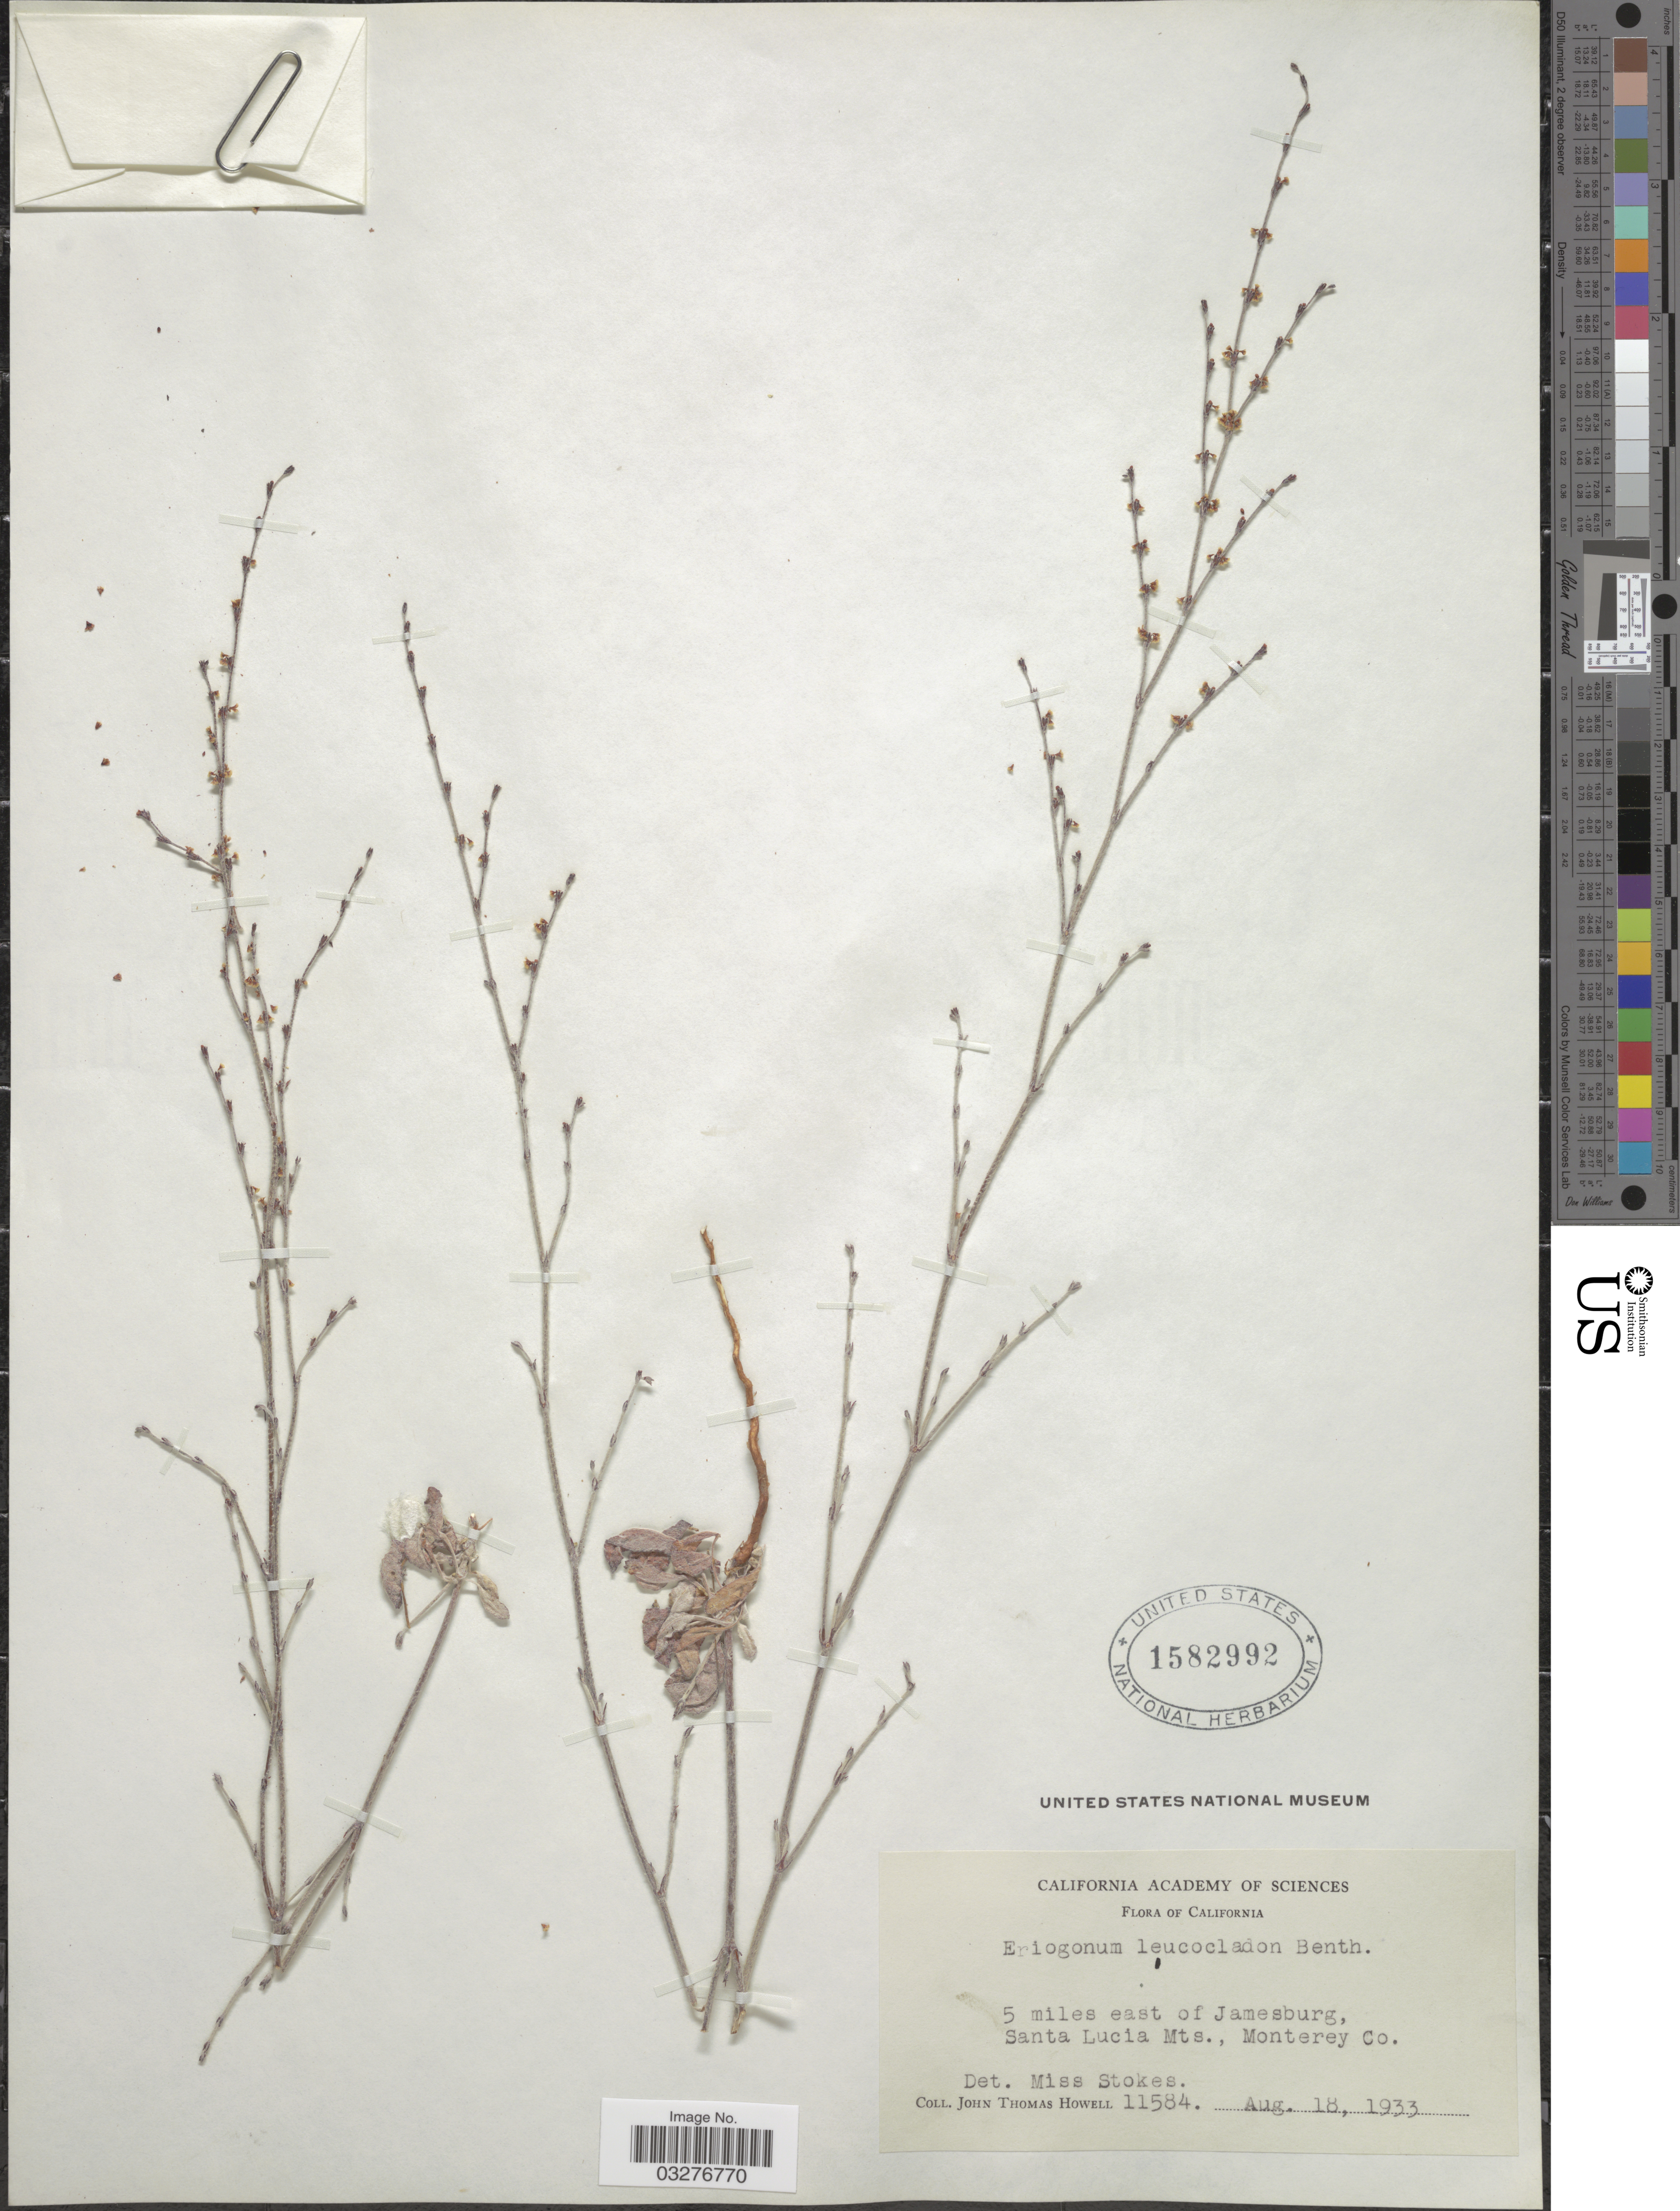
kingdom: Plantae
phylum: Tracheophyta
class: Magnoliopsida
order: Caryophyllales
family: Polygonaceae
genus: Eriogonum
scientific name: Eriogonum gracile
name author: Benth.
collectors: J. T. Howell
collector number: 11584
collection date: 1933-08-18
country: United States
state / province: California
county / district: Monterey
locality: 5 miles east of Jamesburg, Santa Lucia Mts., Monterey Co.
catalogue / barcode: US 1582992